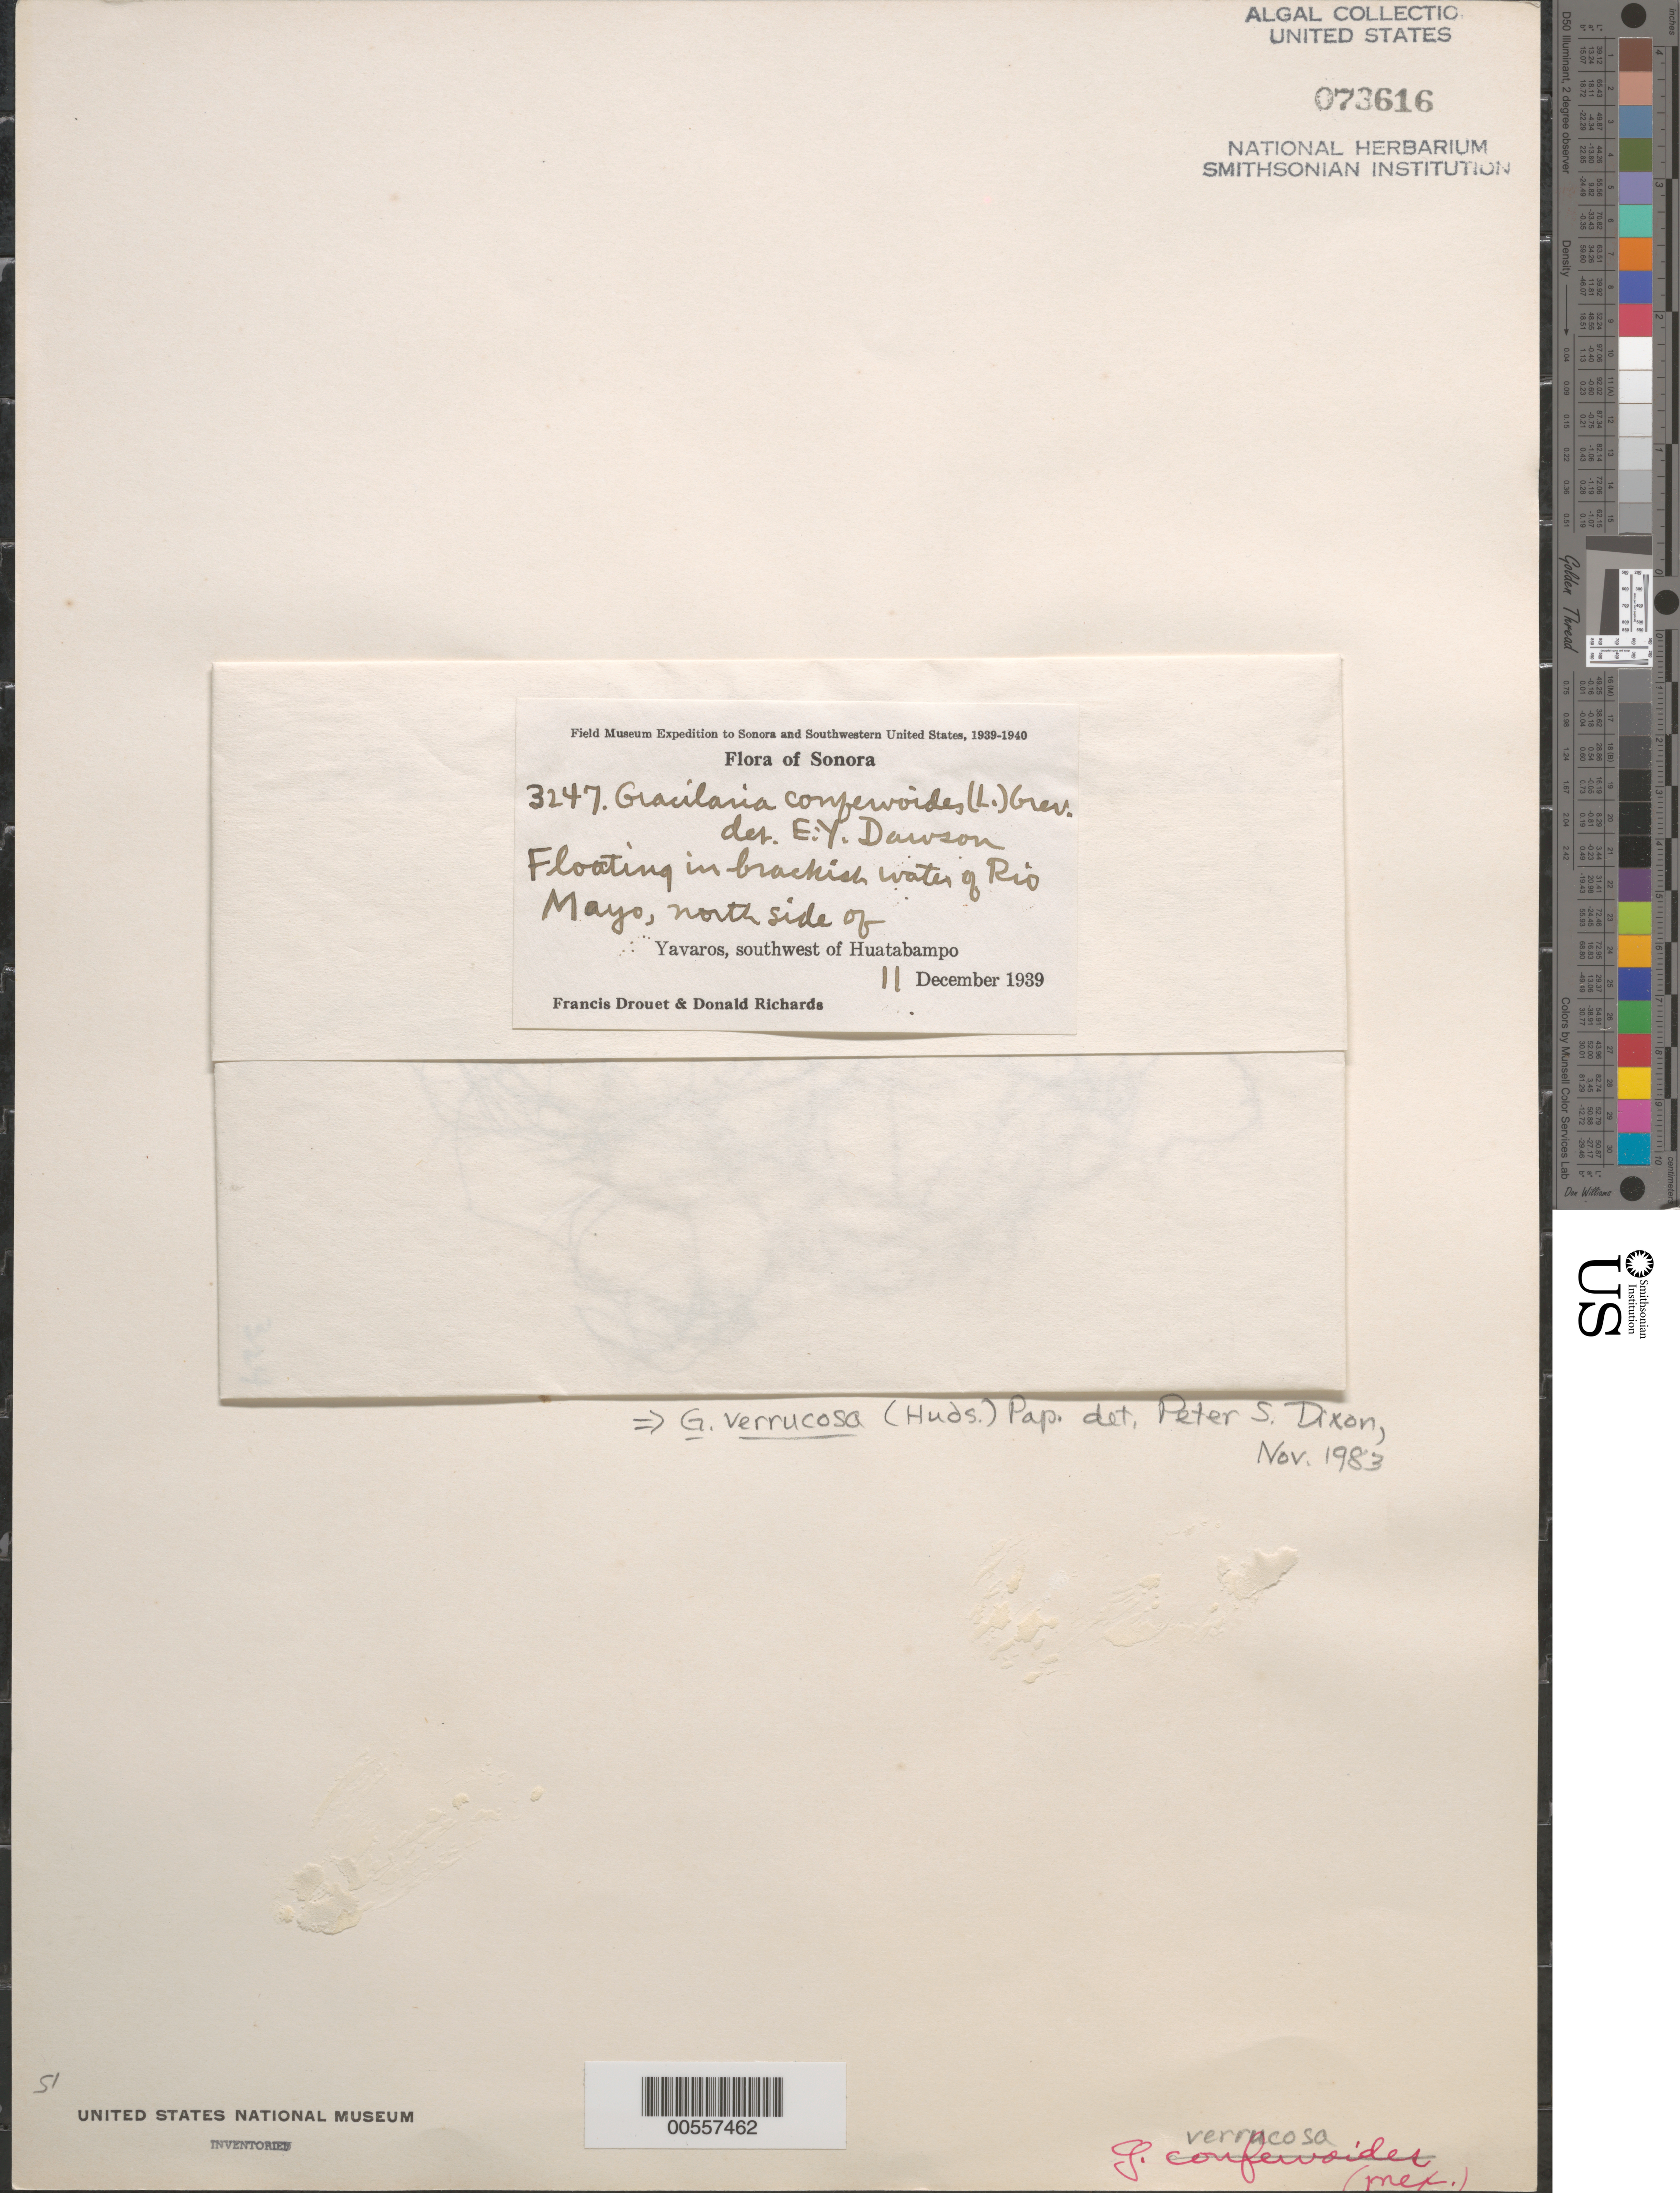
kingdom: Plantae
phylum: Rhodophyta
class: Florideophyceae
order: Gracilariales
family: Gracilariaceae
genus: Gracilariopsis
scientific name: Gracilariopsis longissima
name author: (S.G. Gmel.) Steentoft et al.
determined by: Algae name updating Project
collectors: F. E. Drouet & D. Richards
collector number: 3247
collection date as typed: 11 Dec 1939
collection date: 1939-12-11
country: Mexico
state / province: Sonora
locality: Rio Mayo, Yavaros, southwest of Huatabampo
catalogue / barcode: US 73616